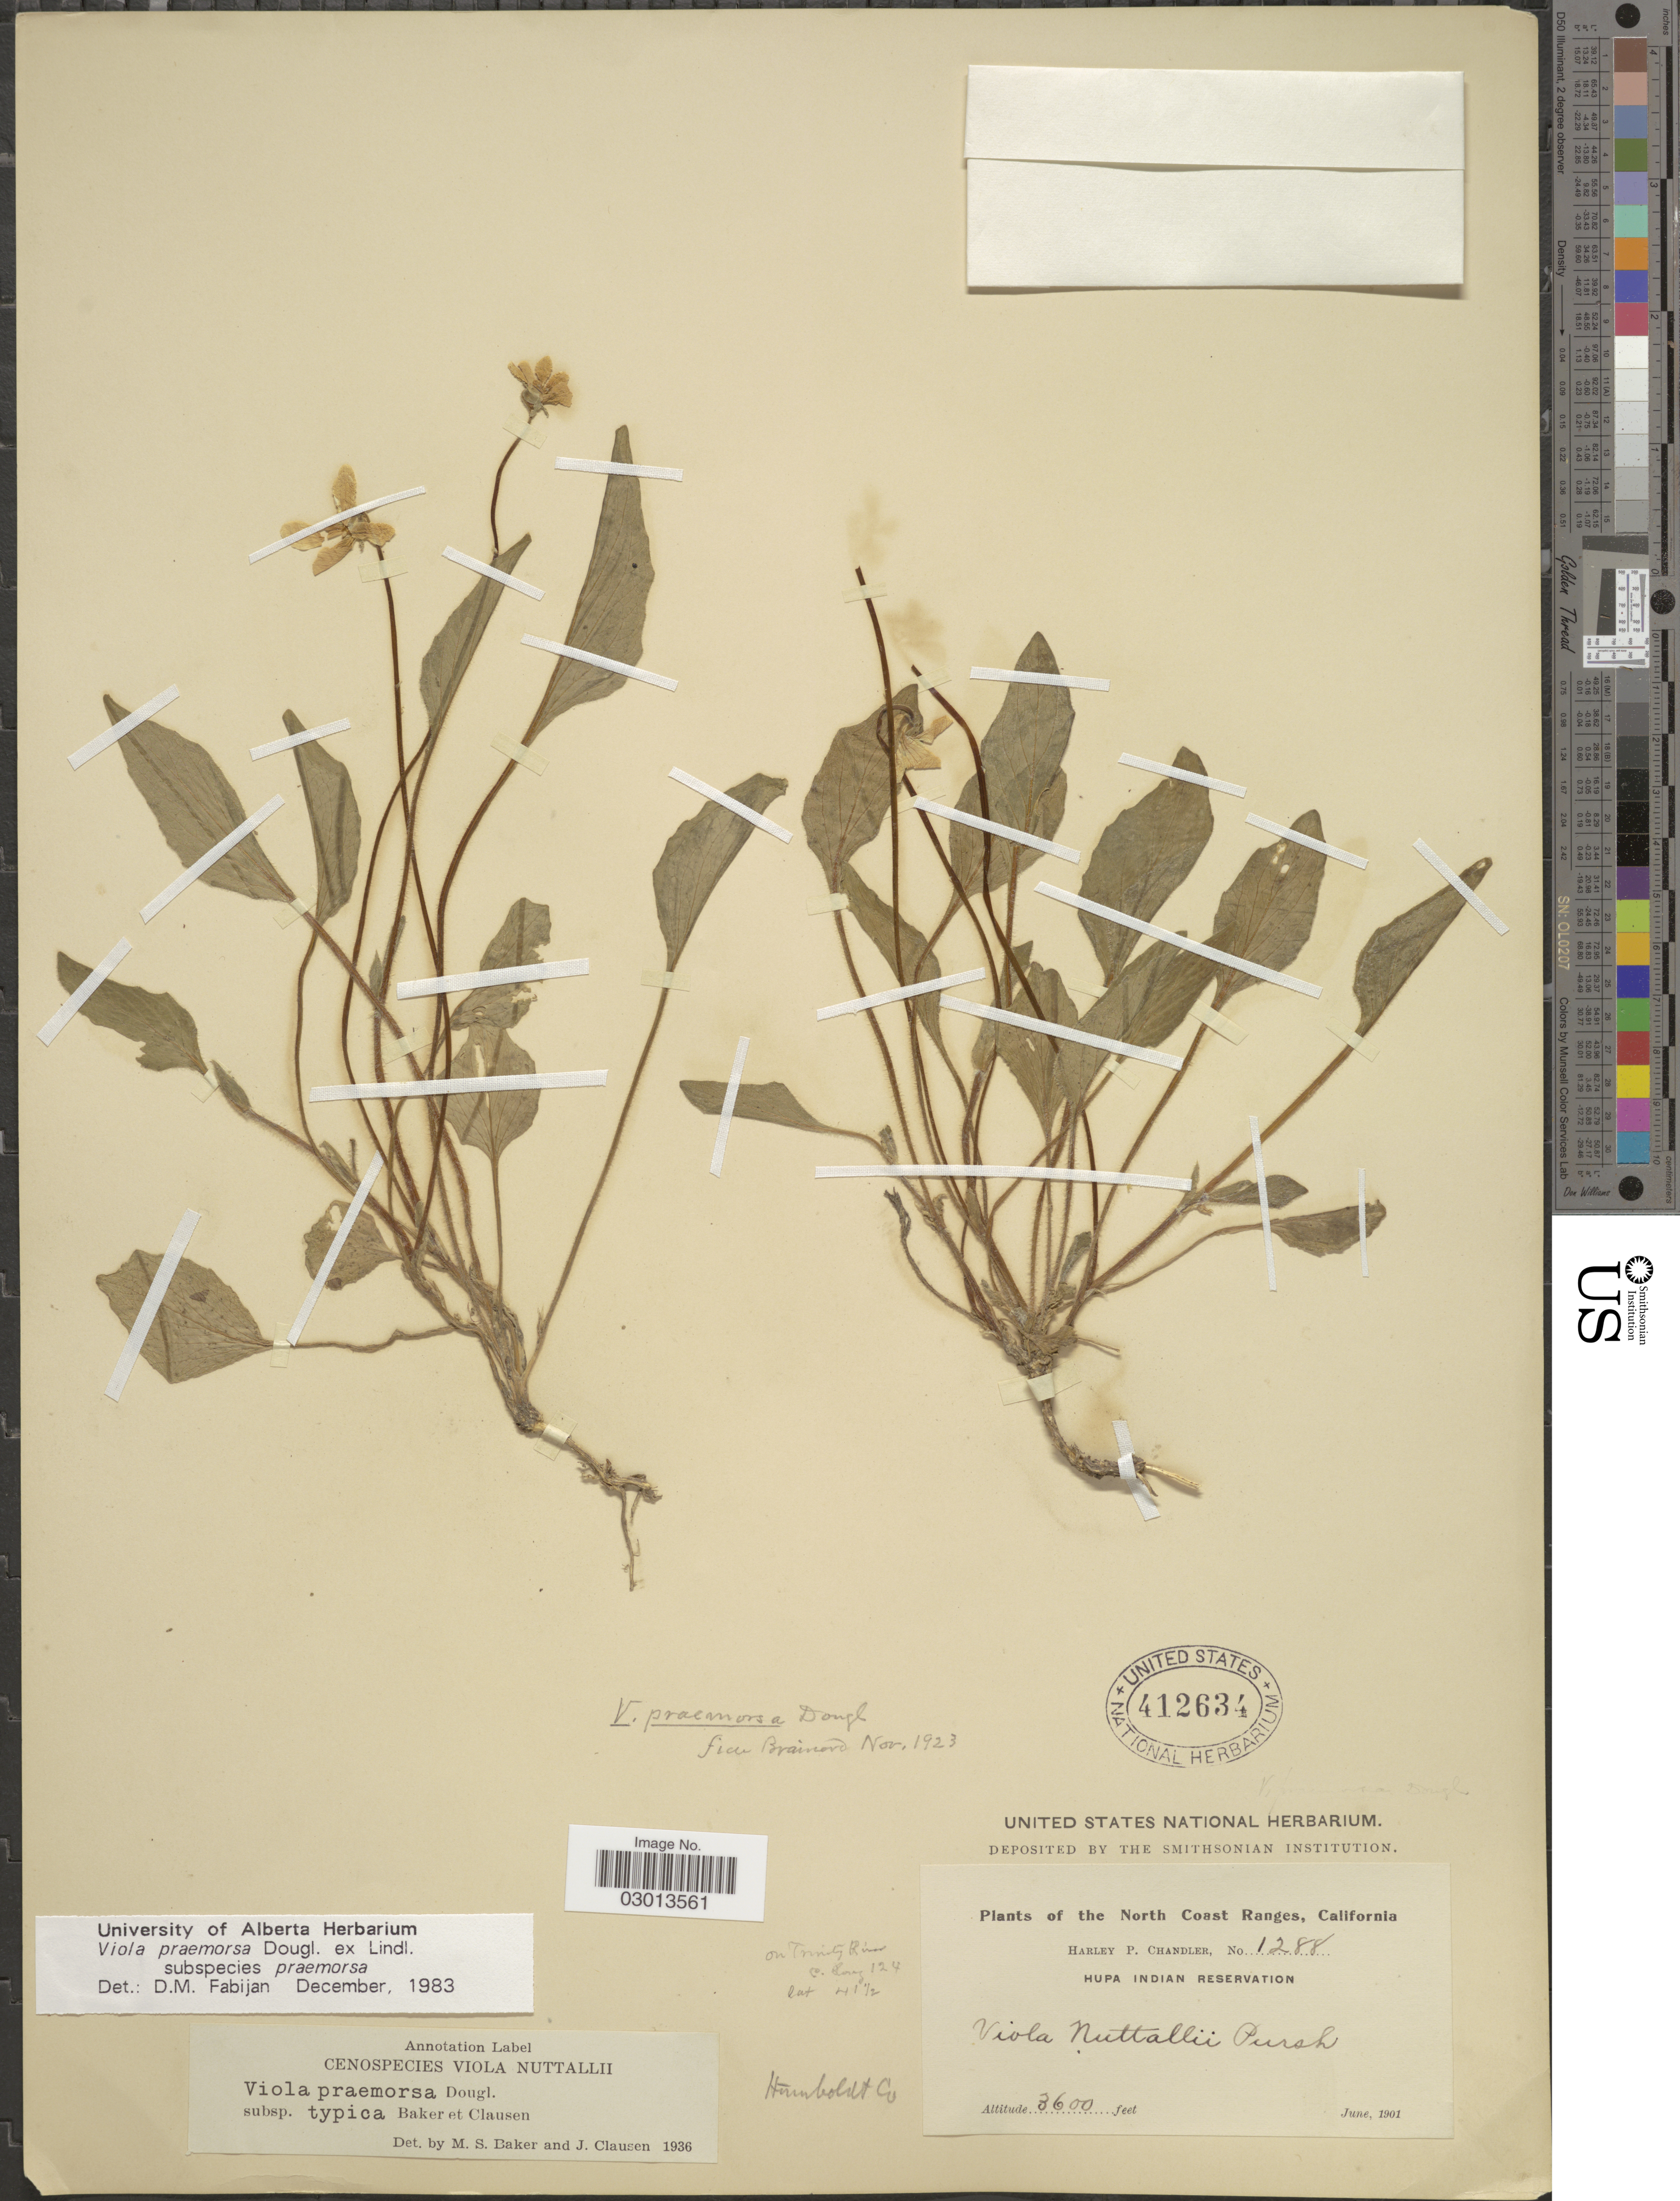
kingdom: Plantae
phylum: Tracheophyta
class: Magnoliopsida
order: Malpighiales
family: Violaceae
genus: Viola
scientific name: Viola praemorsa subsp. praemorsa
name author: Douglas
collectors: H. Chandler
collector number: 1288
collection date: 1901-06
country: United States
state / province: California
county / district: Humboldt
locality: North Coast Ranges. Hupa Indian Reservation. Humboldt Co.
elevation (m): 1097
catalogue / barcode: US 412634